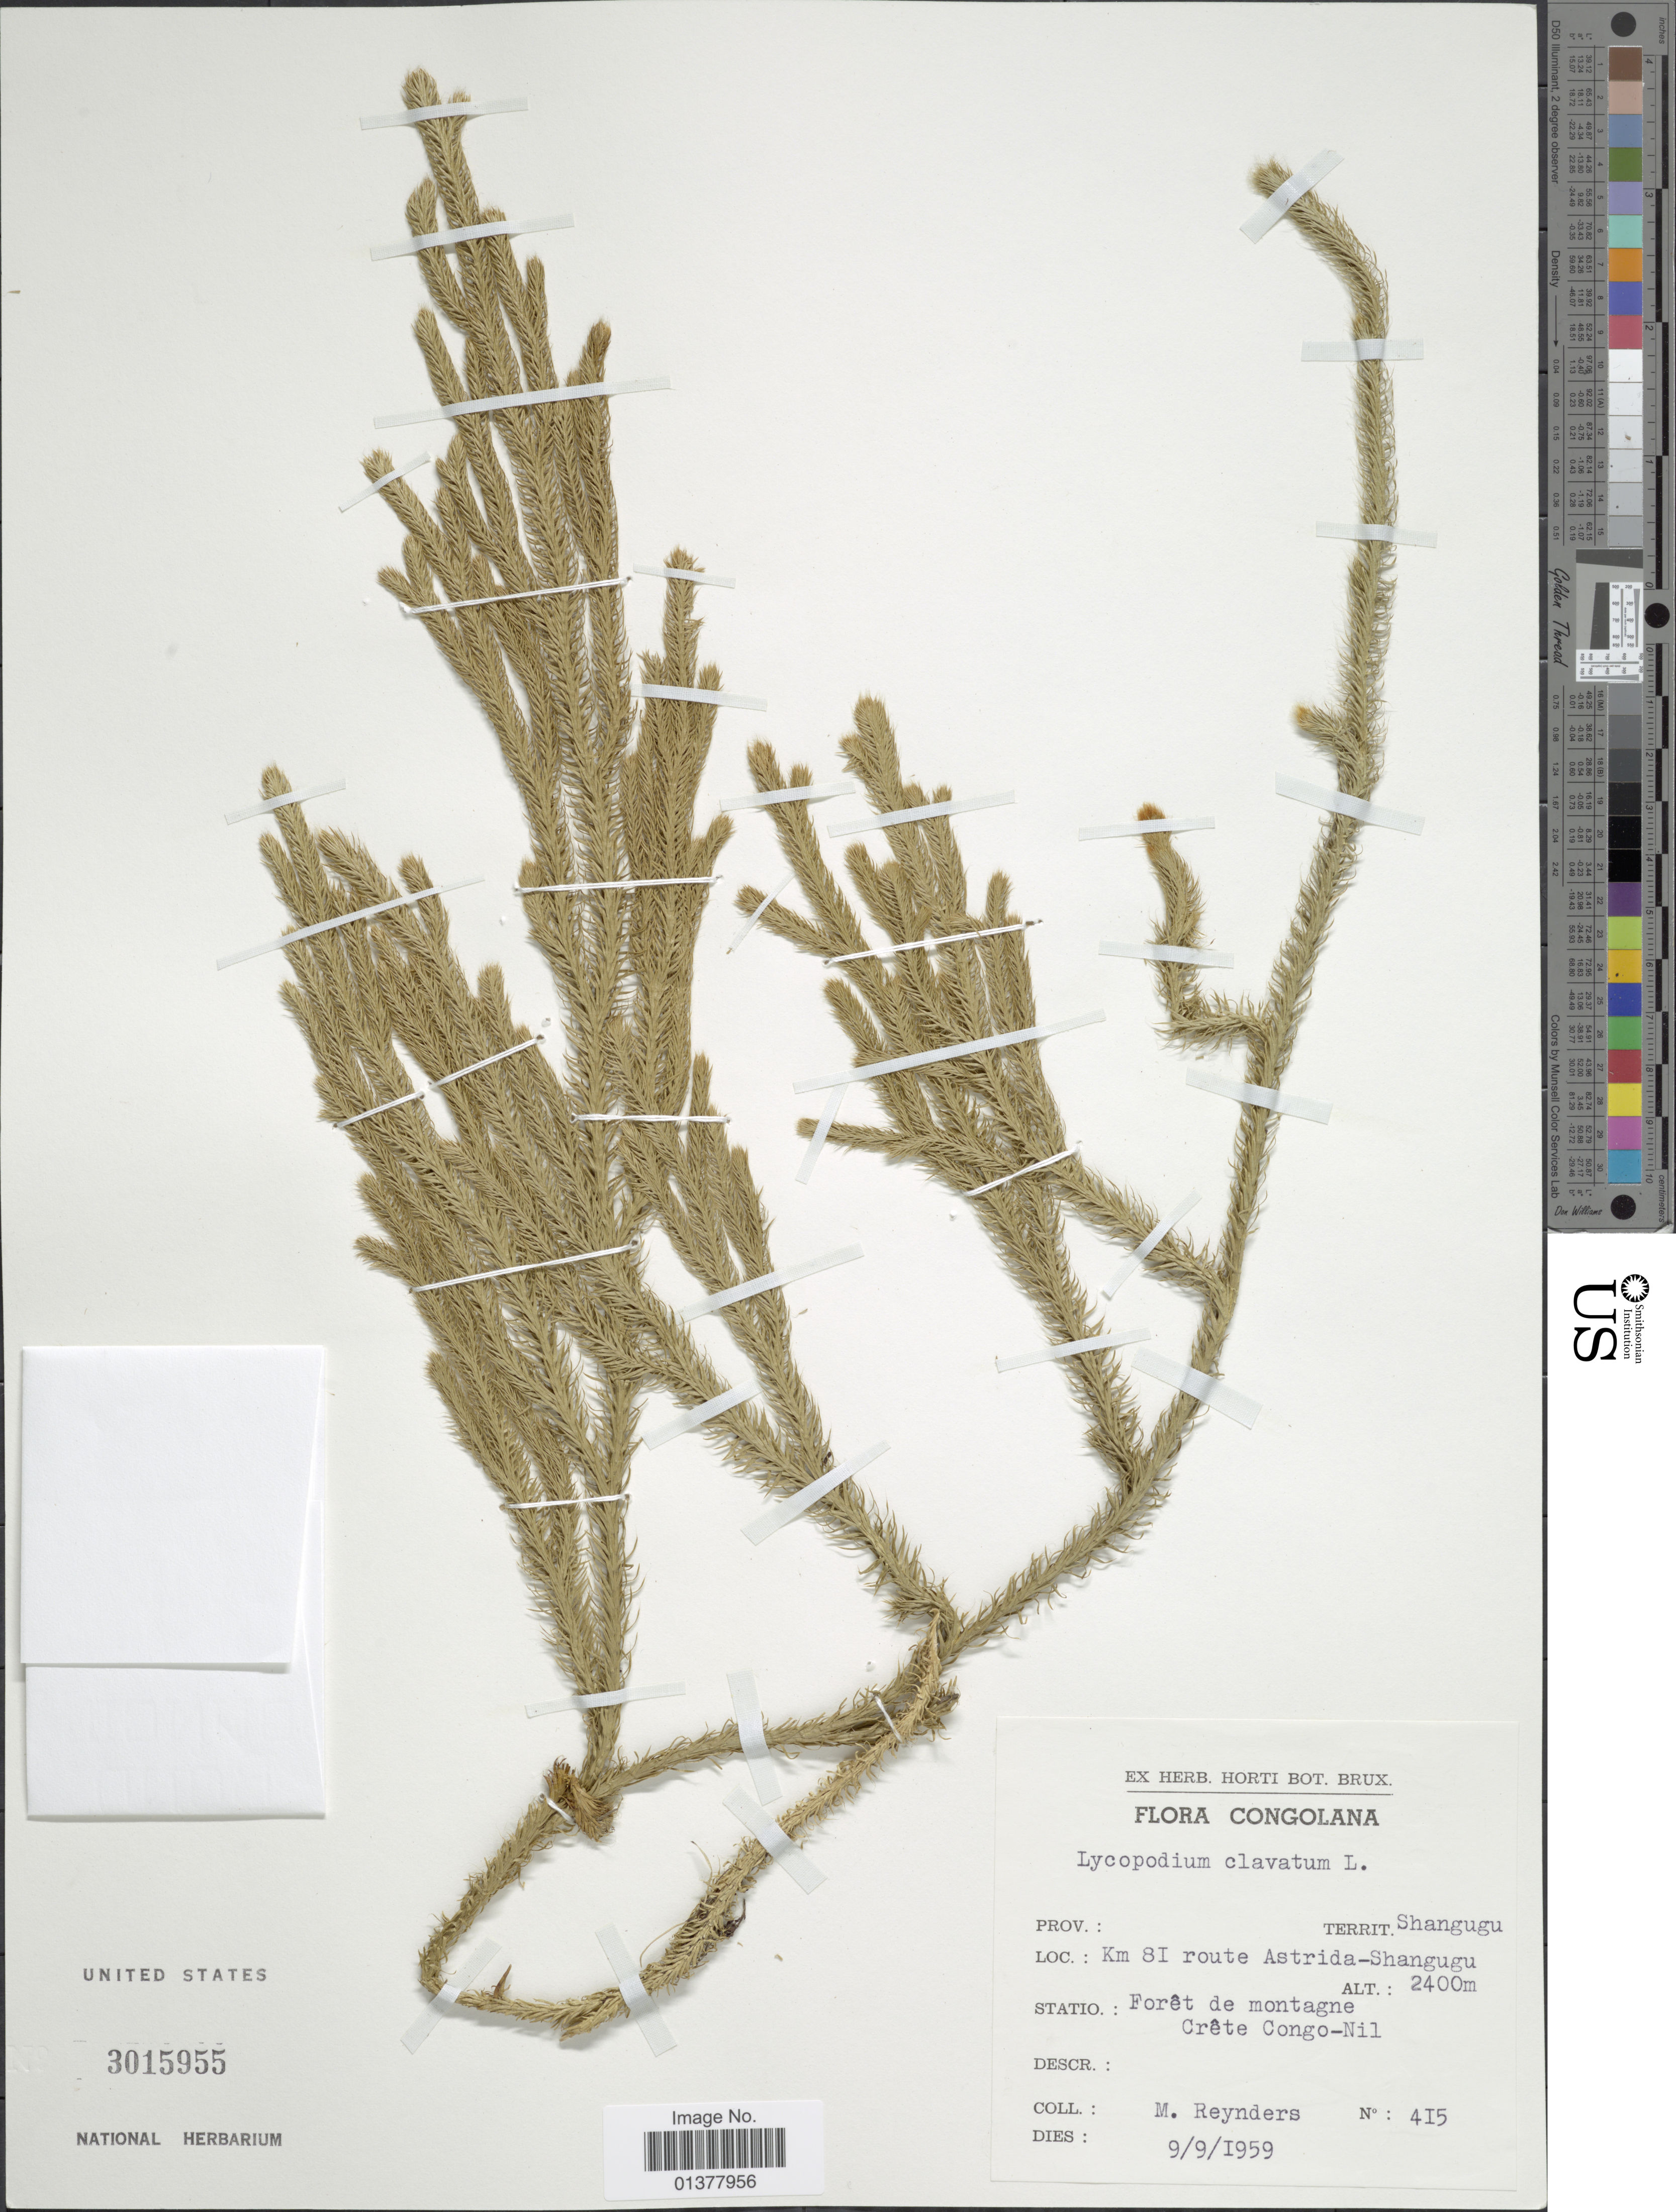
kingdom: Plantae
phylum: Tracheophyta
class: Lycopodiopsida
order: Lycopodiales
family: Lycopodiaceae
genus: Lycopodium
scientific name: Lycopodium clavatum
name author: L.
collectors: M. Reynders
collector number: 415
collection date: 1959-09-09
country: Congo, Democratic Republic of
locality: Territ. Shangugu, km 81 route Astrida-Shangugu, foret de montagne Crete Congo-Nil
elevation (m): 2400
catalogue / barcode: US 3015955